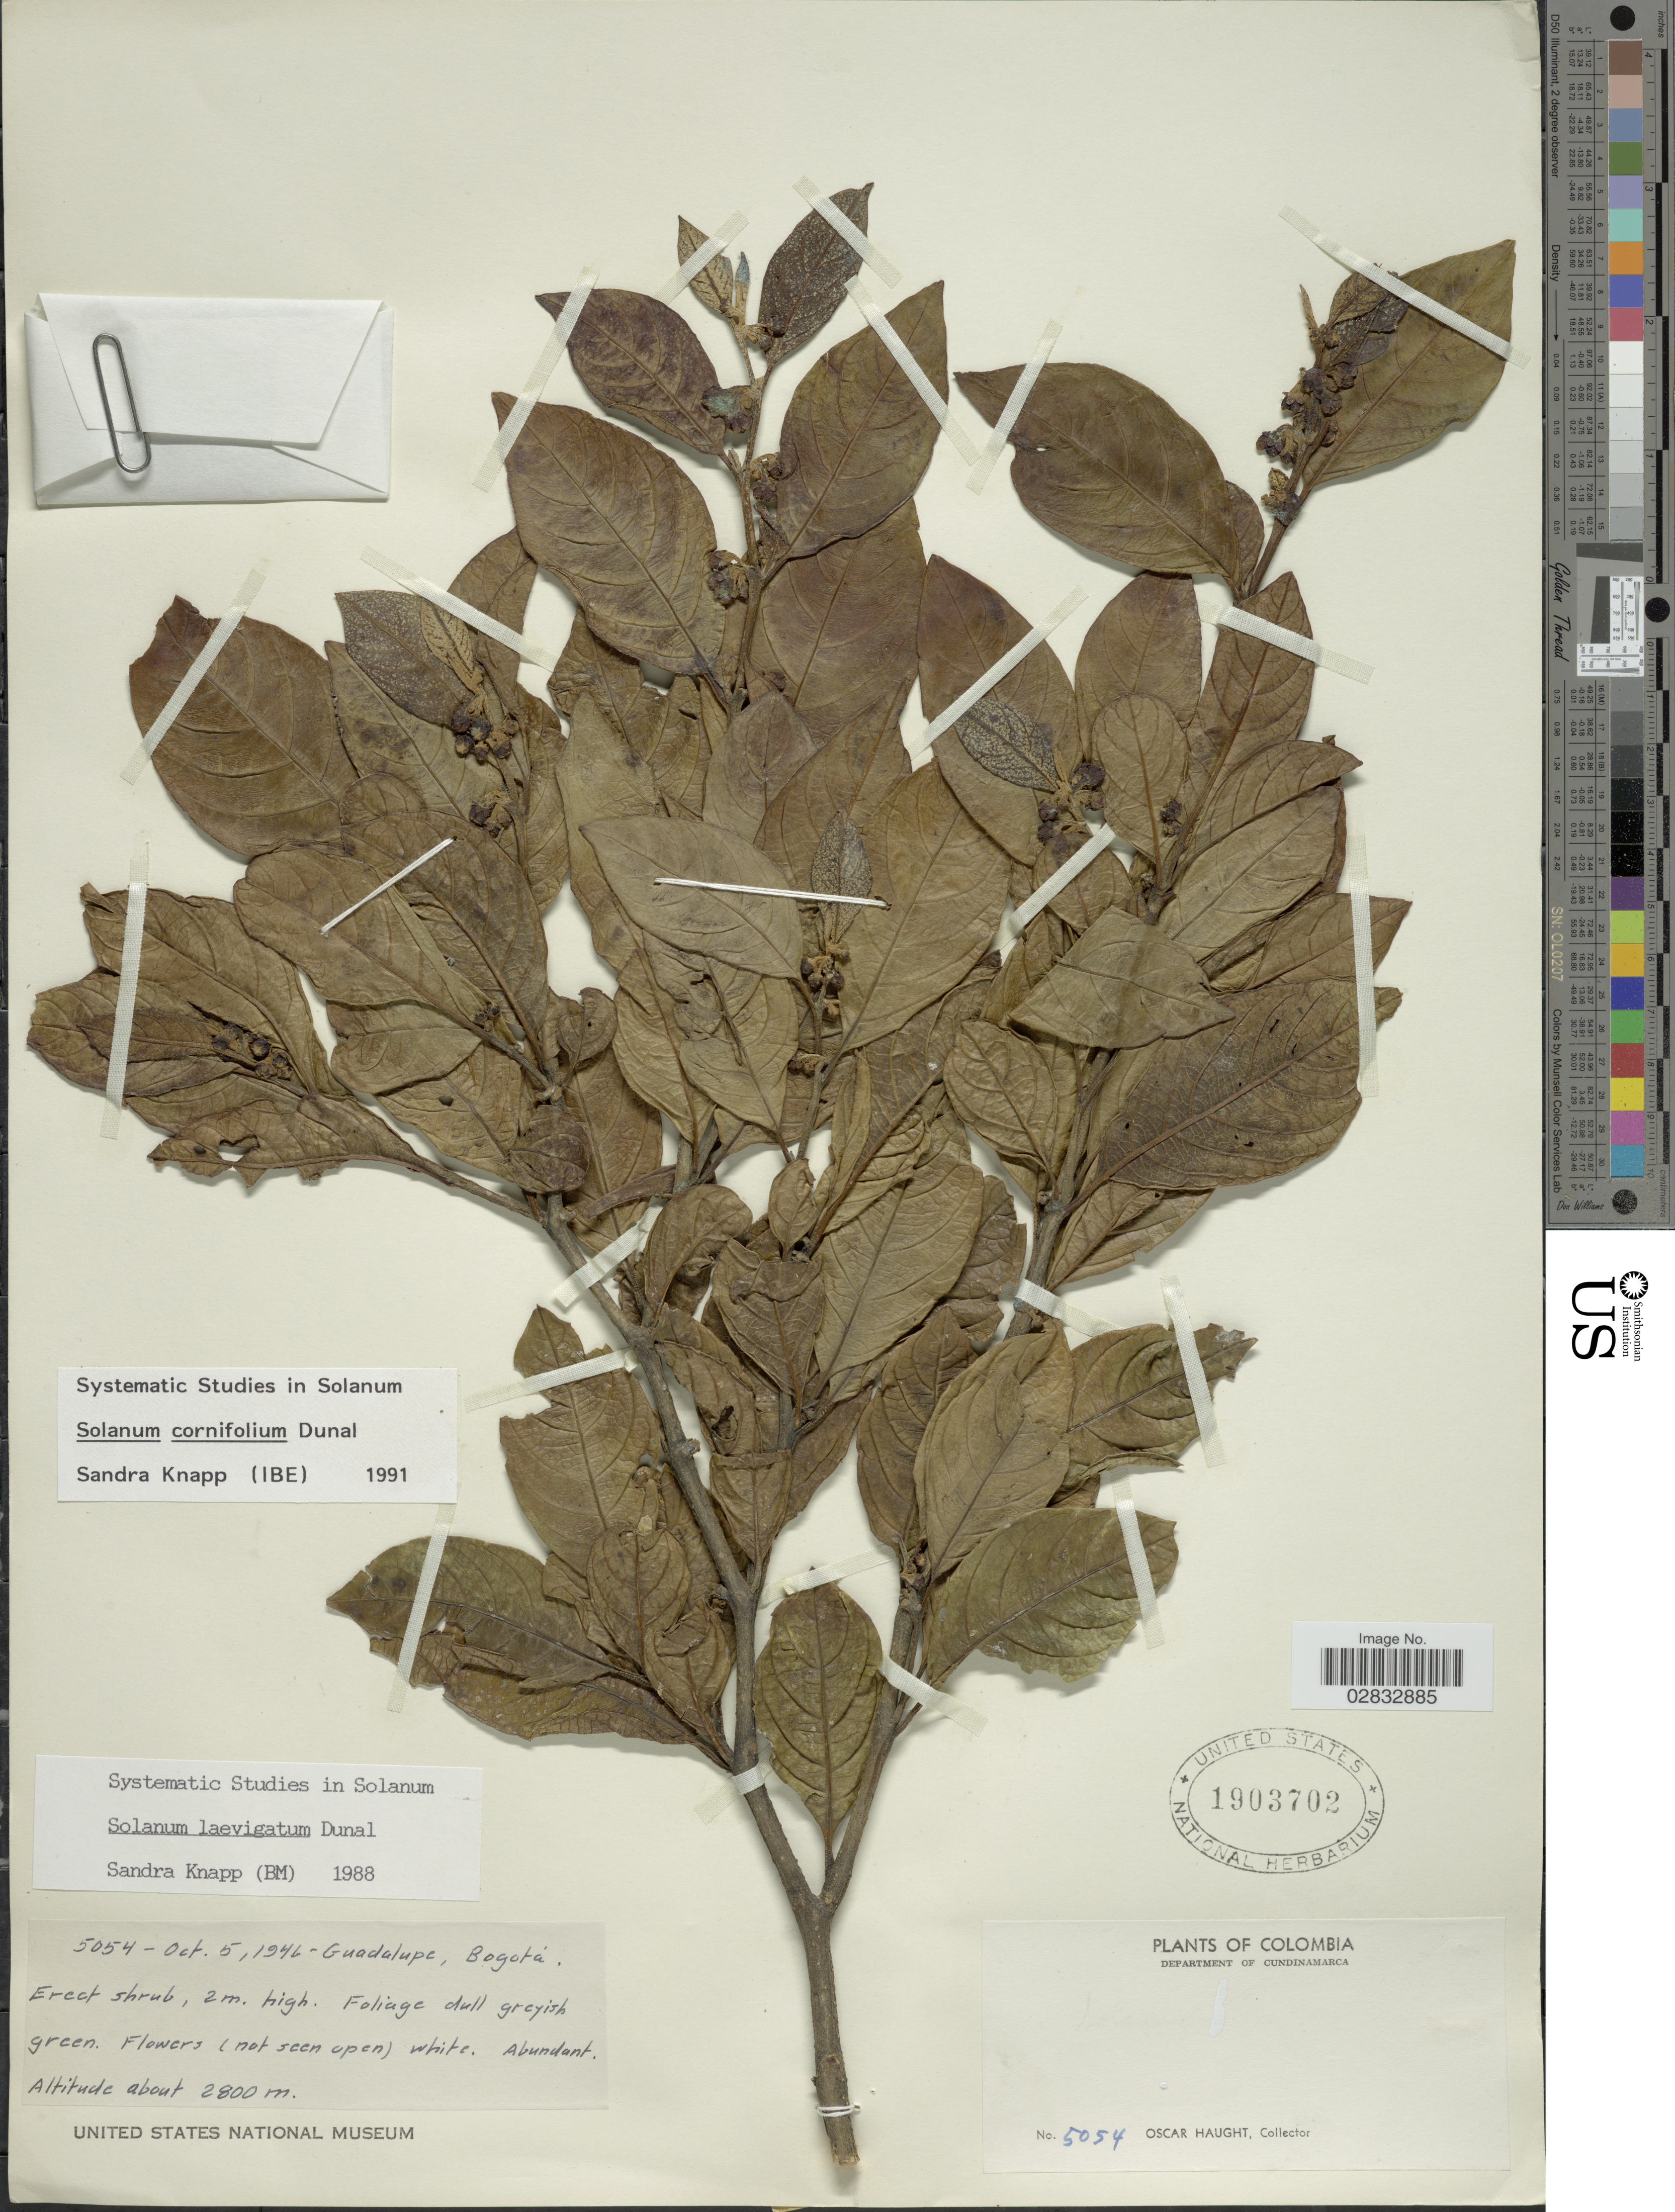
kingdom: Plantae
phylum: Tracheophyta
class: Magnoliopsida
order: Solanales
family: Solanaceae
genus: Solanum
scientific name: Solanum cornifolium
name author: Dunal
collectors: O. Haught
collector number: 5054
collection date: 1946-10-05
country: Colombia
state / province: Cundinamarca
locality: Department of Cundinamarca. Guadalupe, Bogotá.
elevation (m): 2800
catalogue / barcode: US 1903702